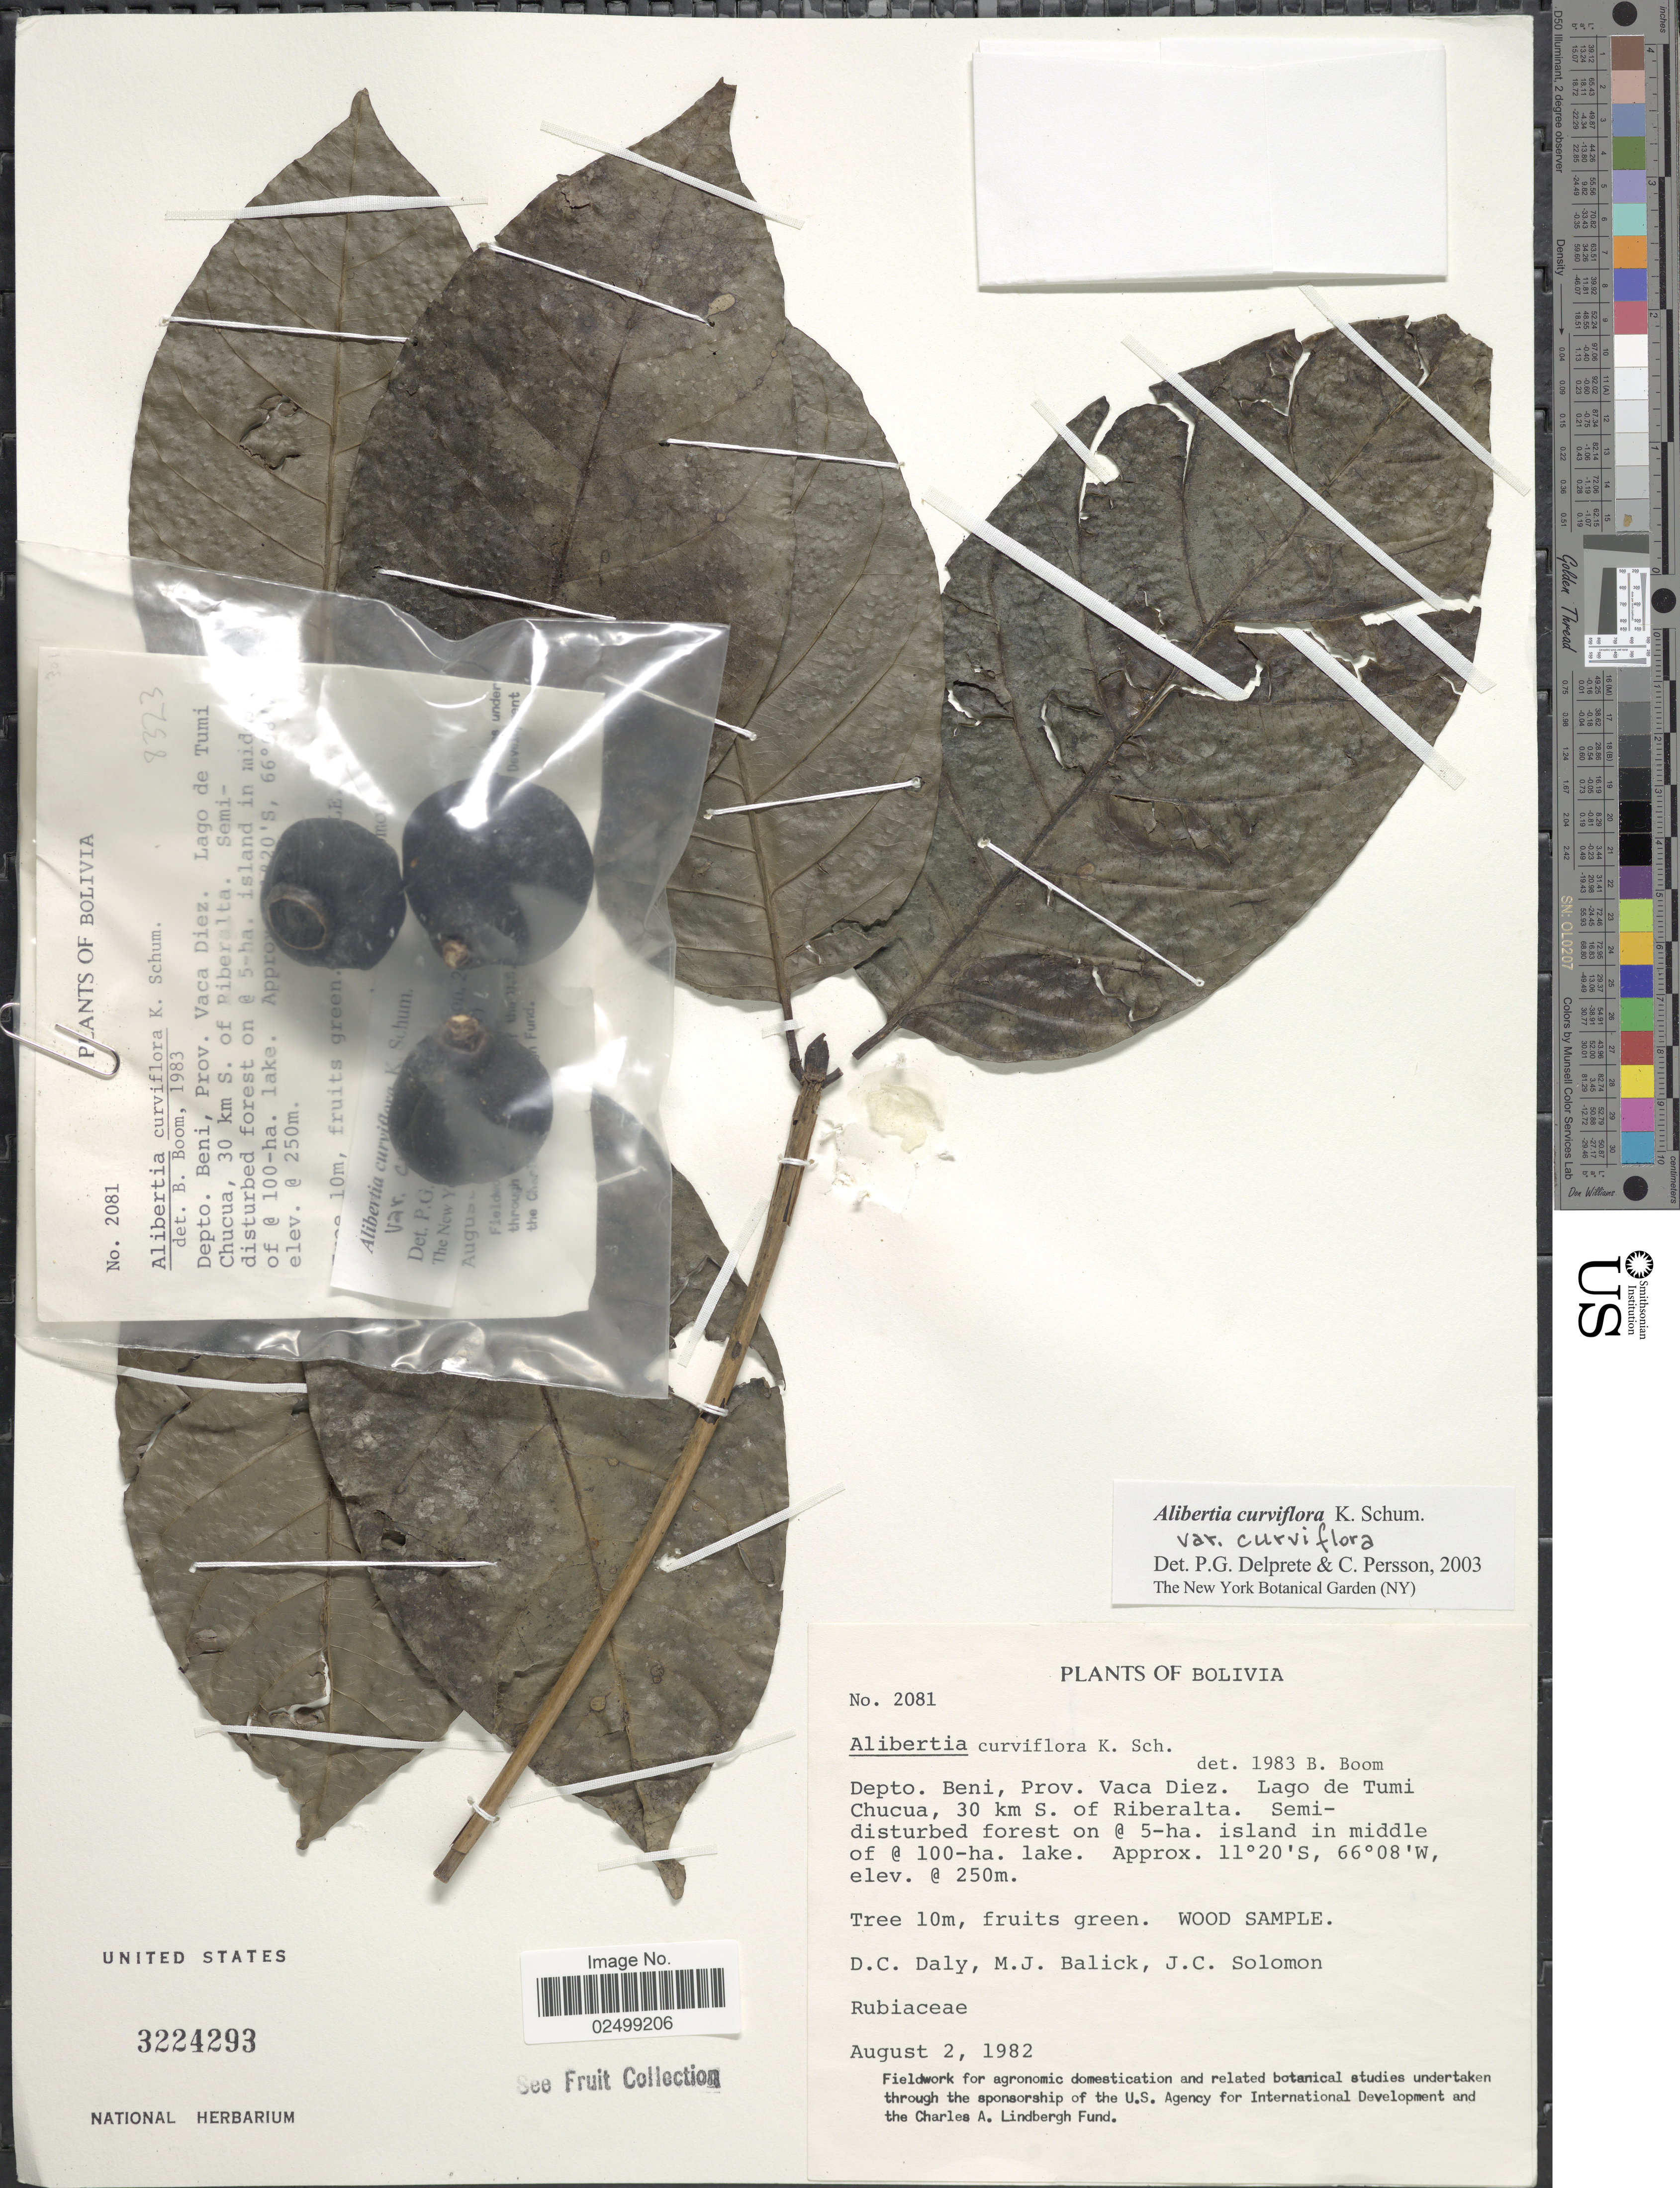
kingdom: Plantae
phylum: Tracheophyta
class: Magnoliopsida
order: Gentianales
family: Rubiaceae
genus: Alibertia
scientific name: Alibertia curviflora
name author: K. Schum.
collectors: D. C. Daly, M. J. Balick & J. C. Solomon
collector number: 2081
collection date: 1982-08-02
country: Bolivia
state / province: Beni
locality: Depto. beni, Prov. Vaca Diez. Lago de Tumi Chucua, 30 km S of Riberalta. Semi-disturbed forest on @5-ha. island in middle of @ 100 ha lake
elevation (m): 250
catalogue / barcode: US 3224293